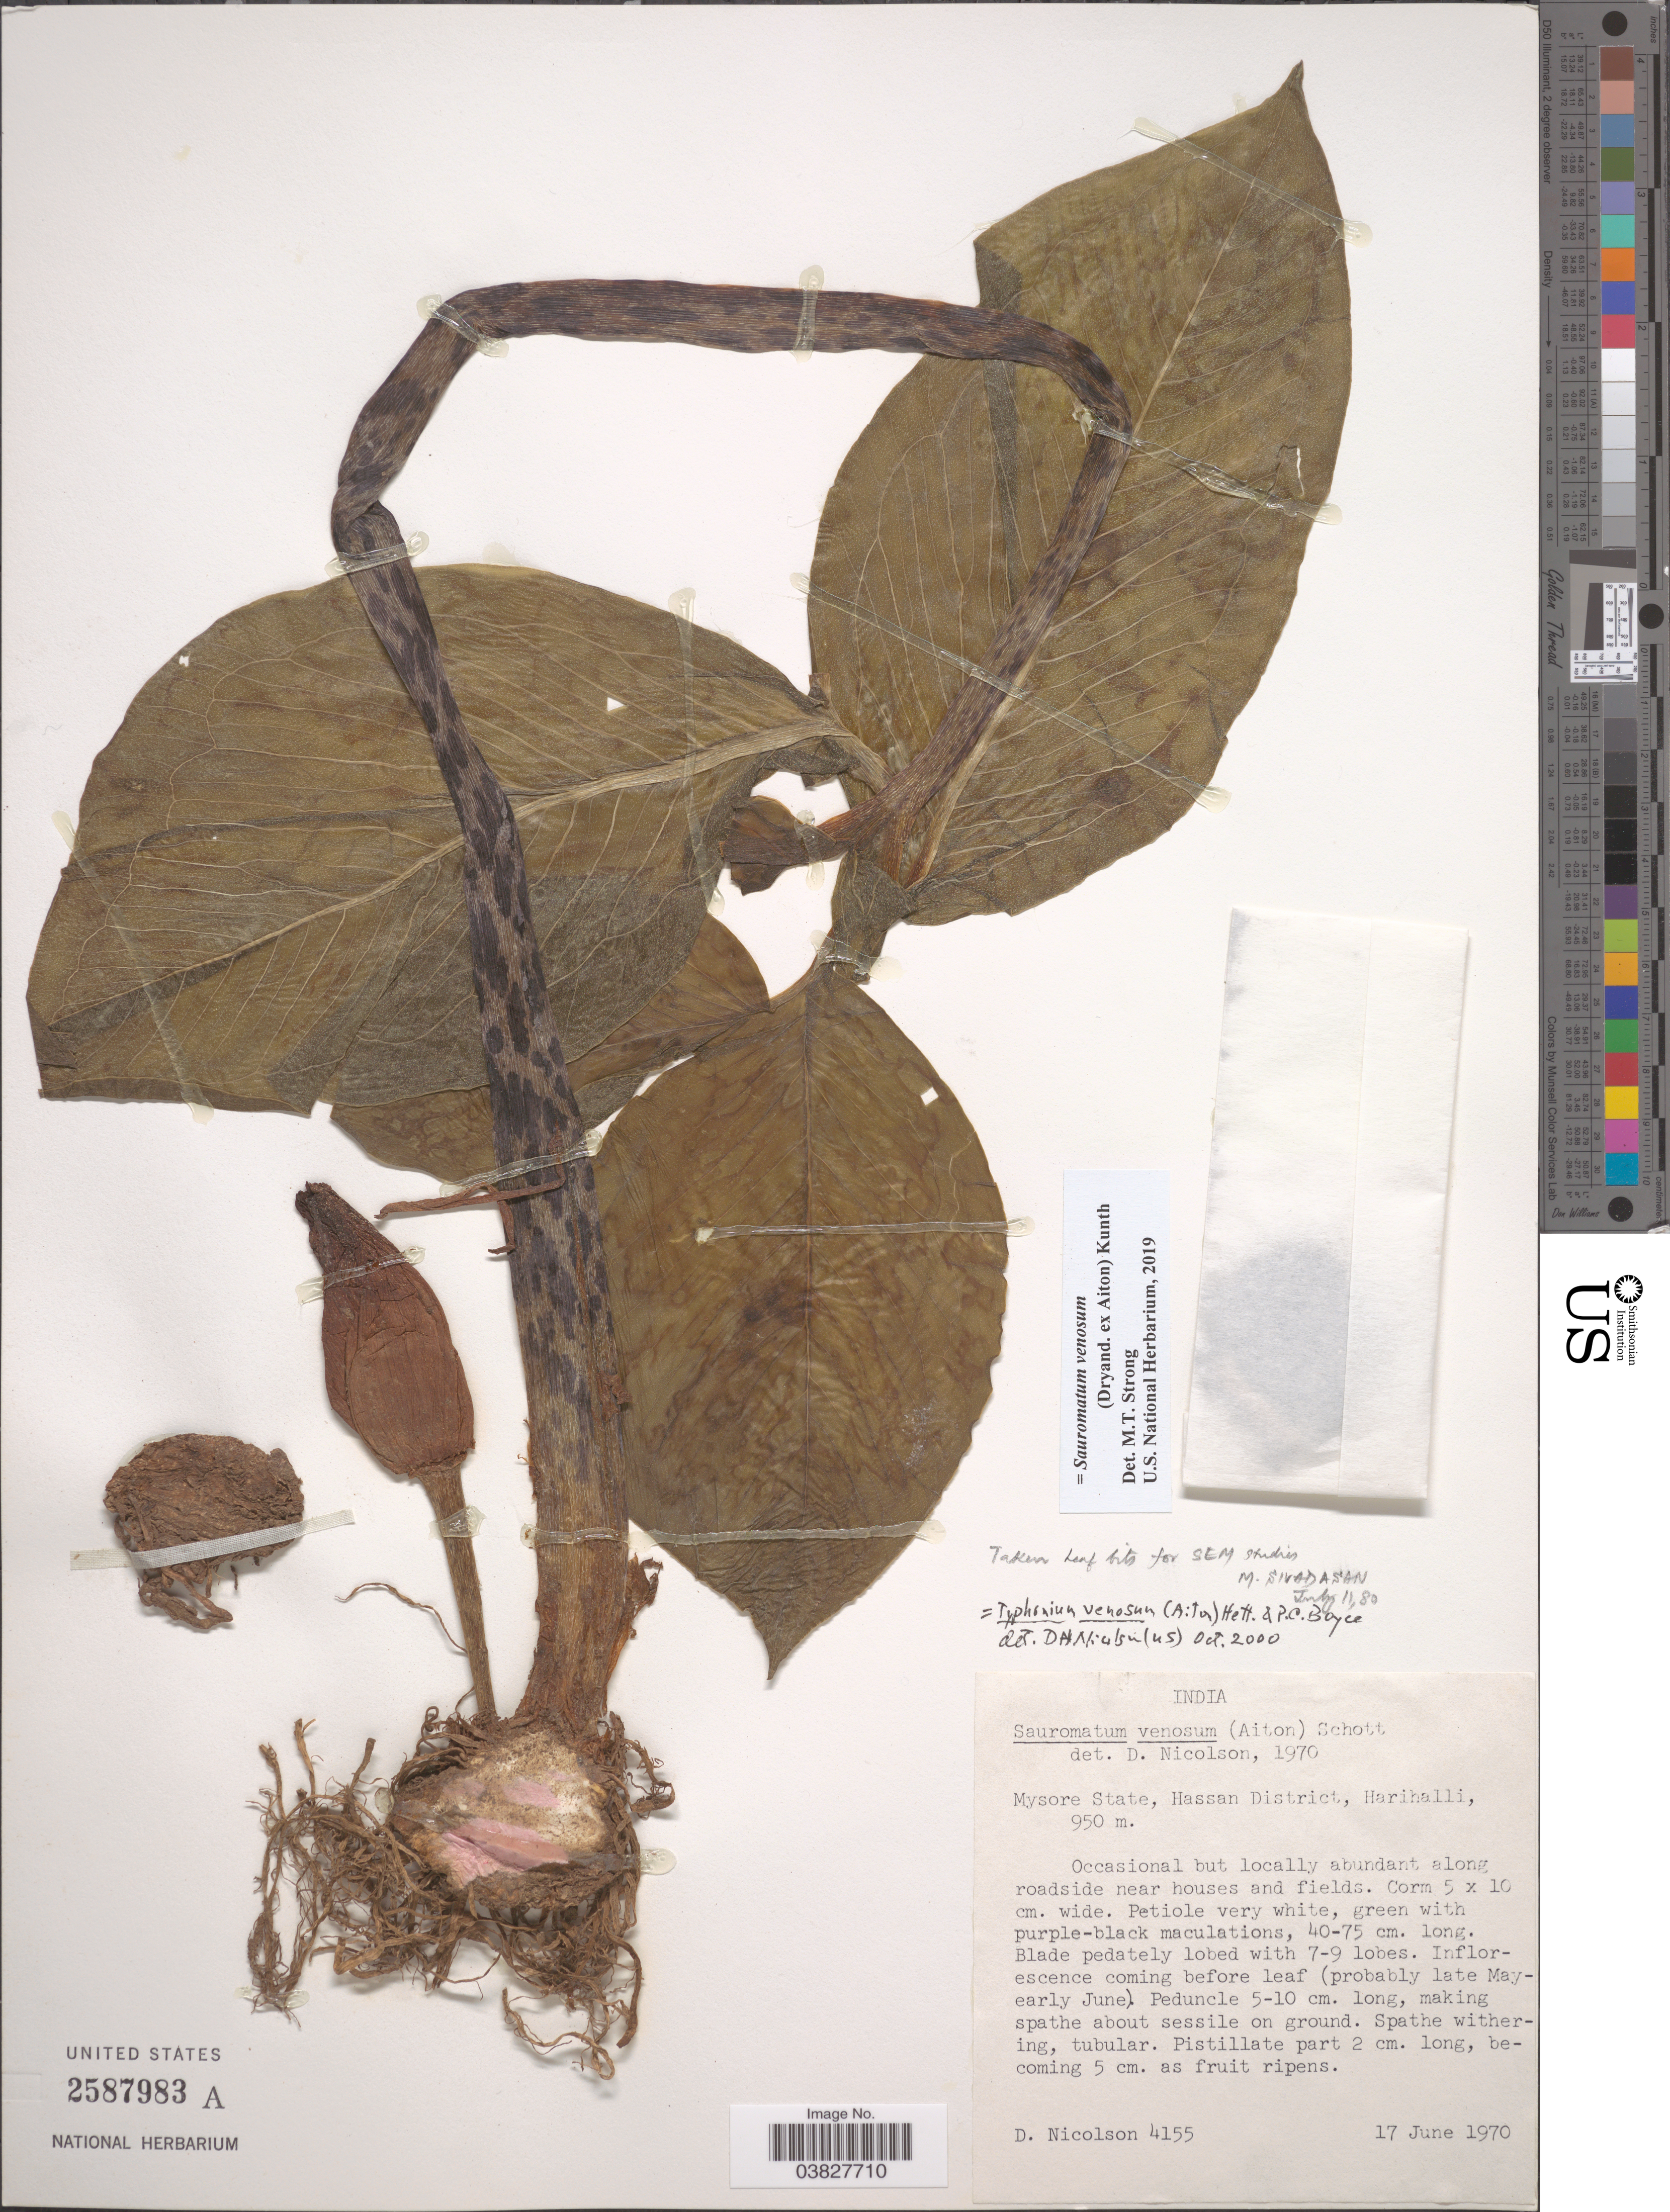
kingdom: Plantae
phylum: Tracheophyta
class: Liliopsida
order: Alismatales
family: Araceae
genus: Sauromatum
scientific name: Sauromatum venosum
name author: (Aiton) Schott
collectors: D. H. Nicolson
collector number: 4155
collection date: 1970-06-17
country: India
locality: Mysore State, Hassan District, Harihalli.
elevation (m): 950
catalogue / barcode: US 2587983A